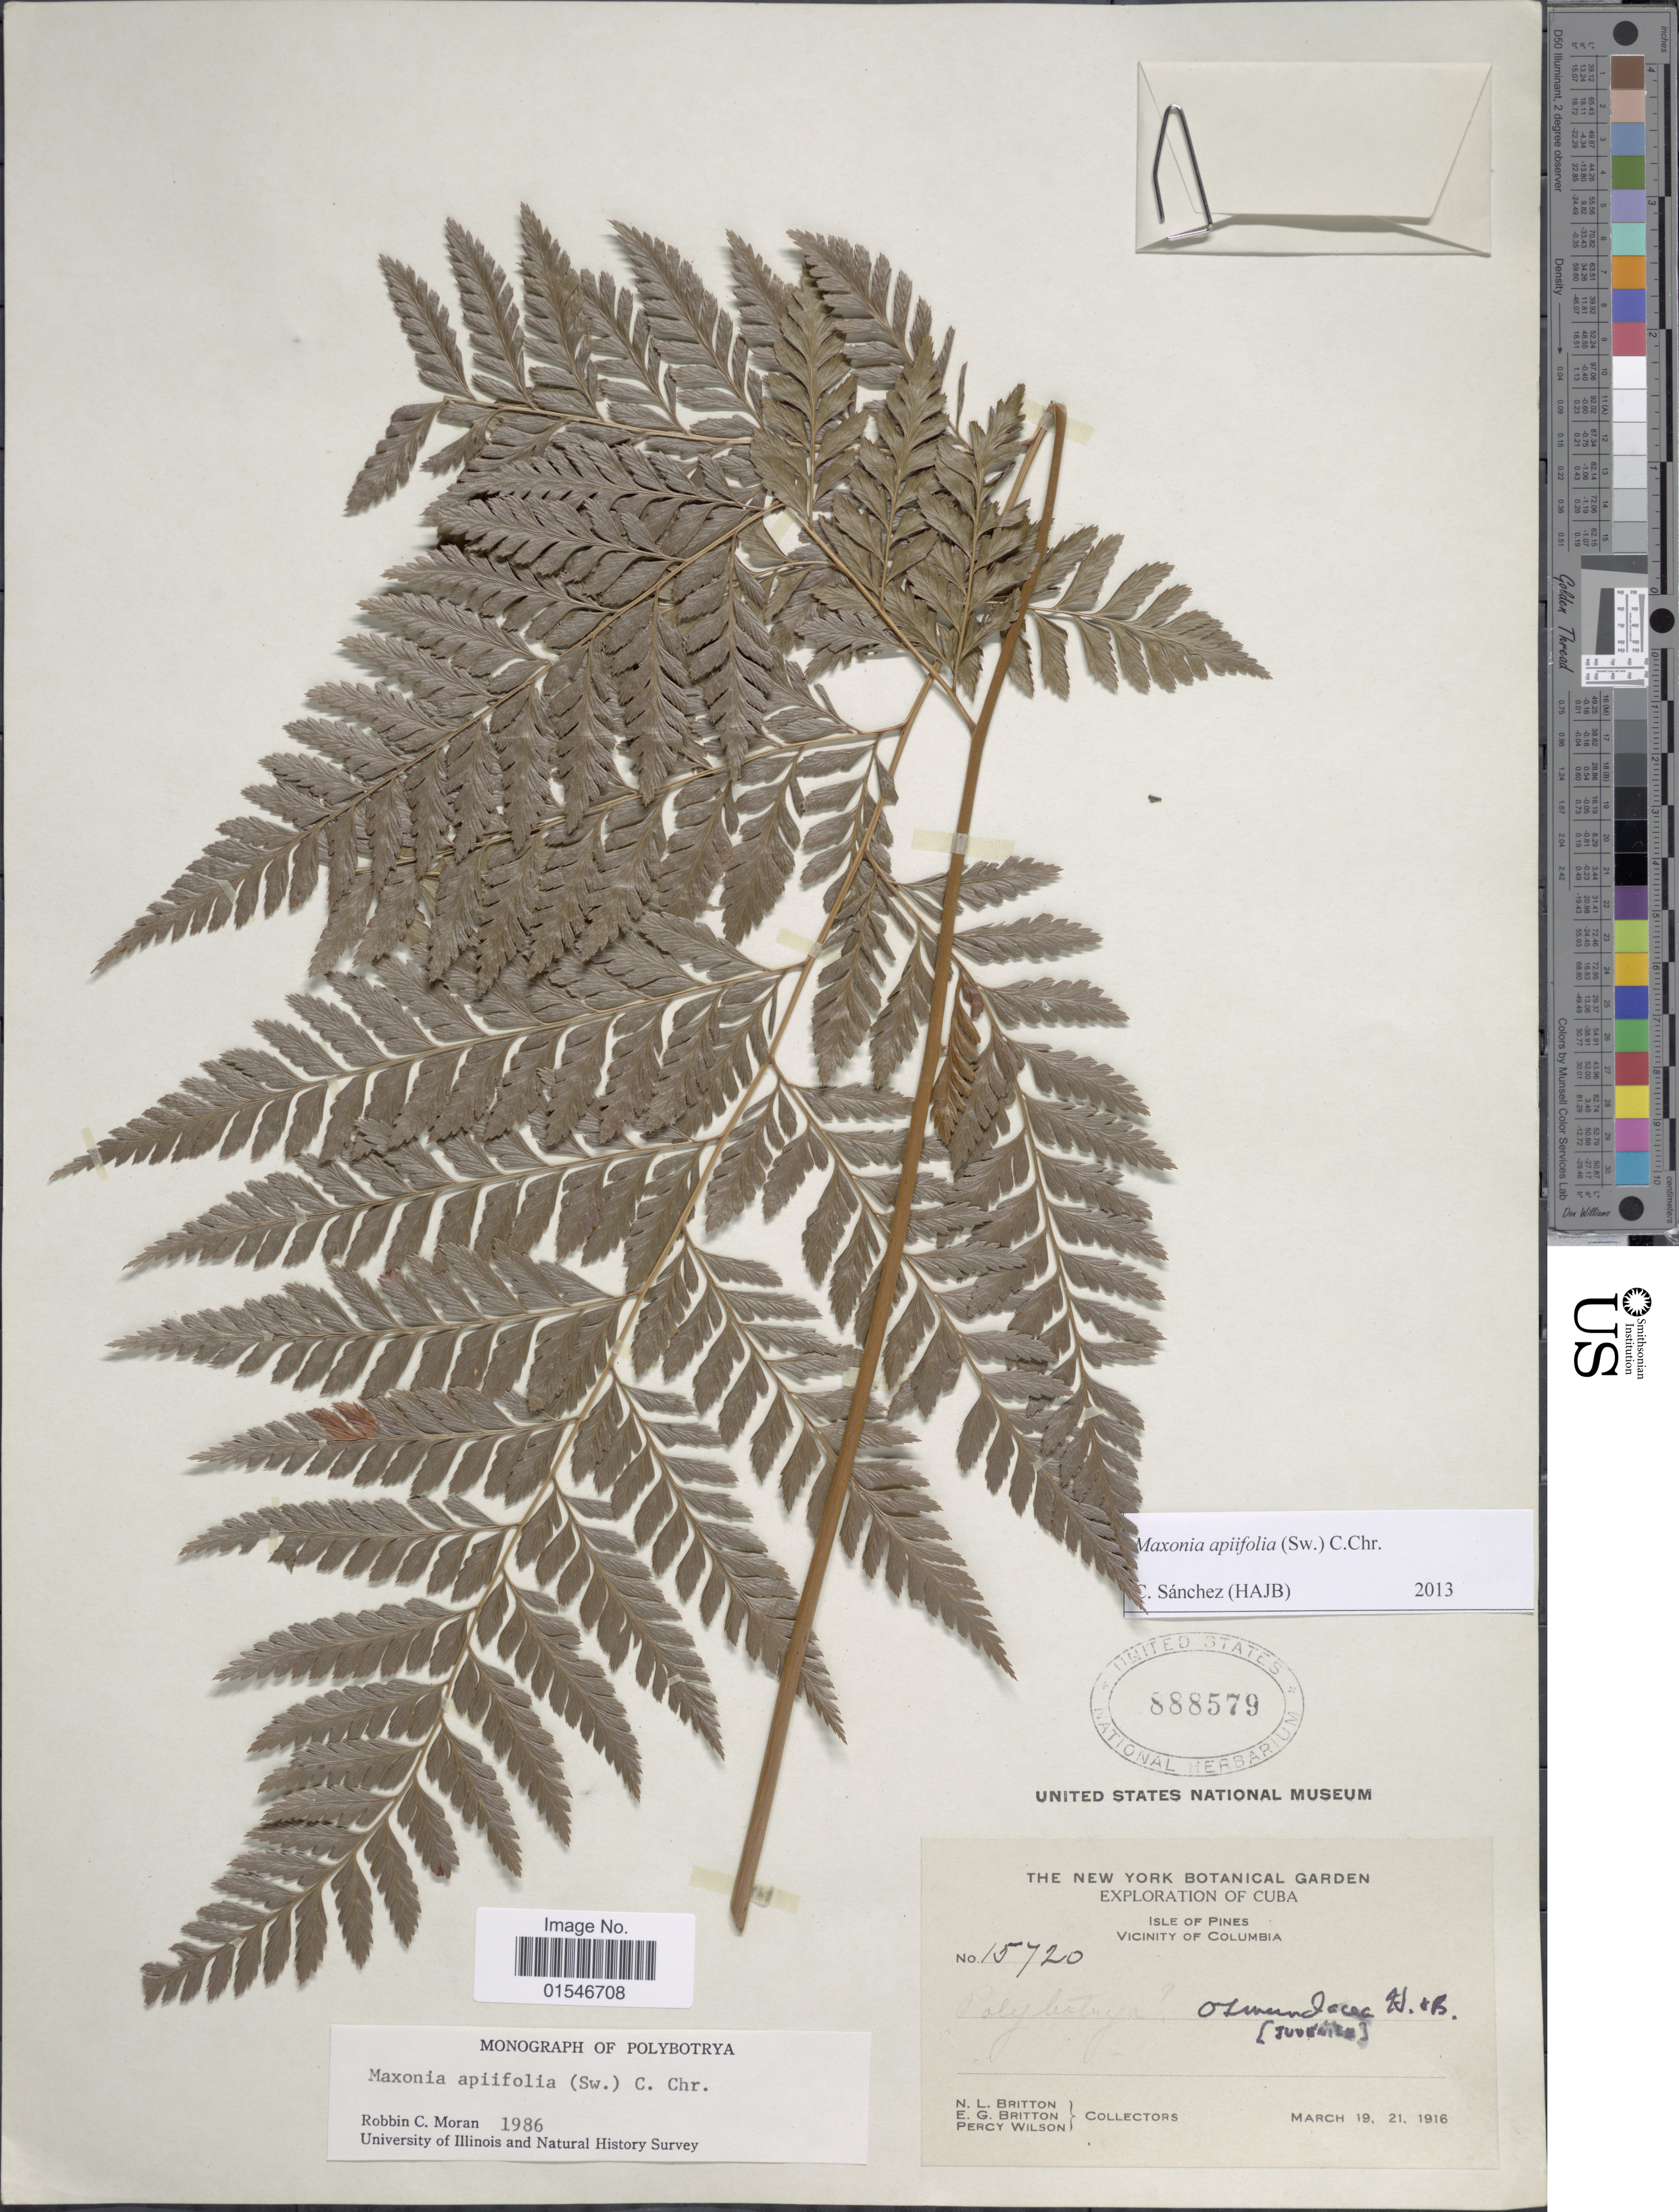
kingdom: Plantae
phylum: Tracheophyta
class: Polypodiopsida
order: Polypodiales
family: Dryopteridaceae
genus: Maxonia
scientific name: Maxonia apiifolia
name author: (Sw.) C. Chr.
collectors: N. Britton, E. G. Britton & P. Wilson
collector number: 15720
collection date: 1916-03-19/1916-03-21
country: Cuba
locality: Isle of Pines. Vicinity of Columbia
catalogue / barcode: US 888579